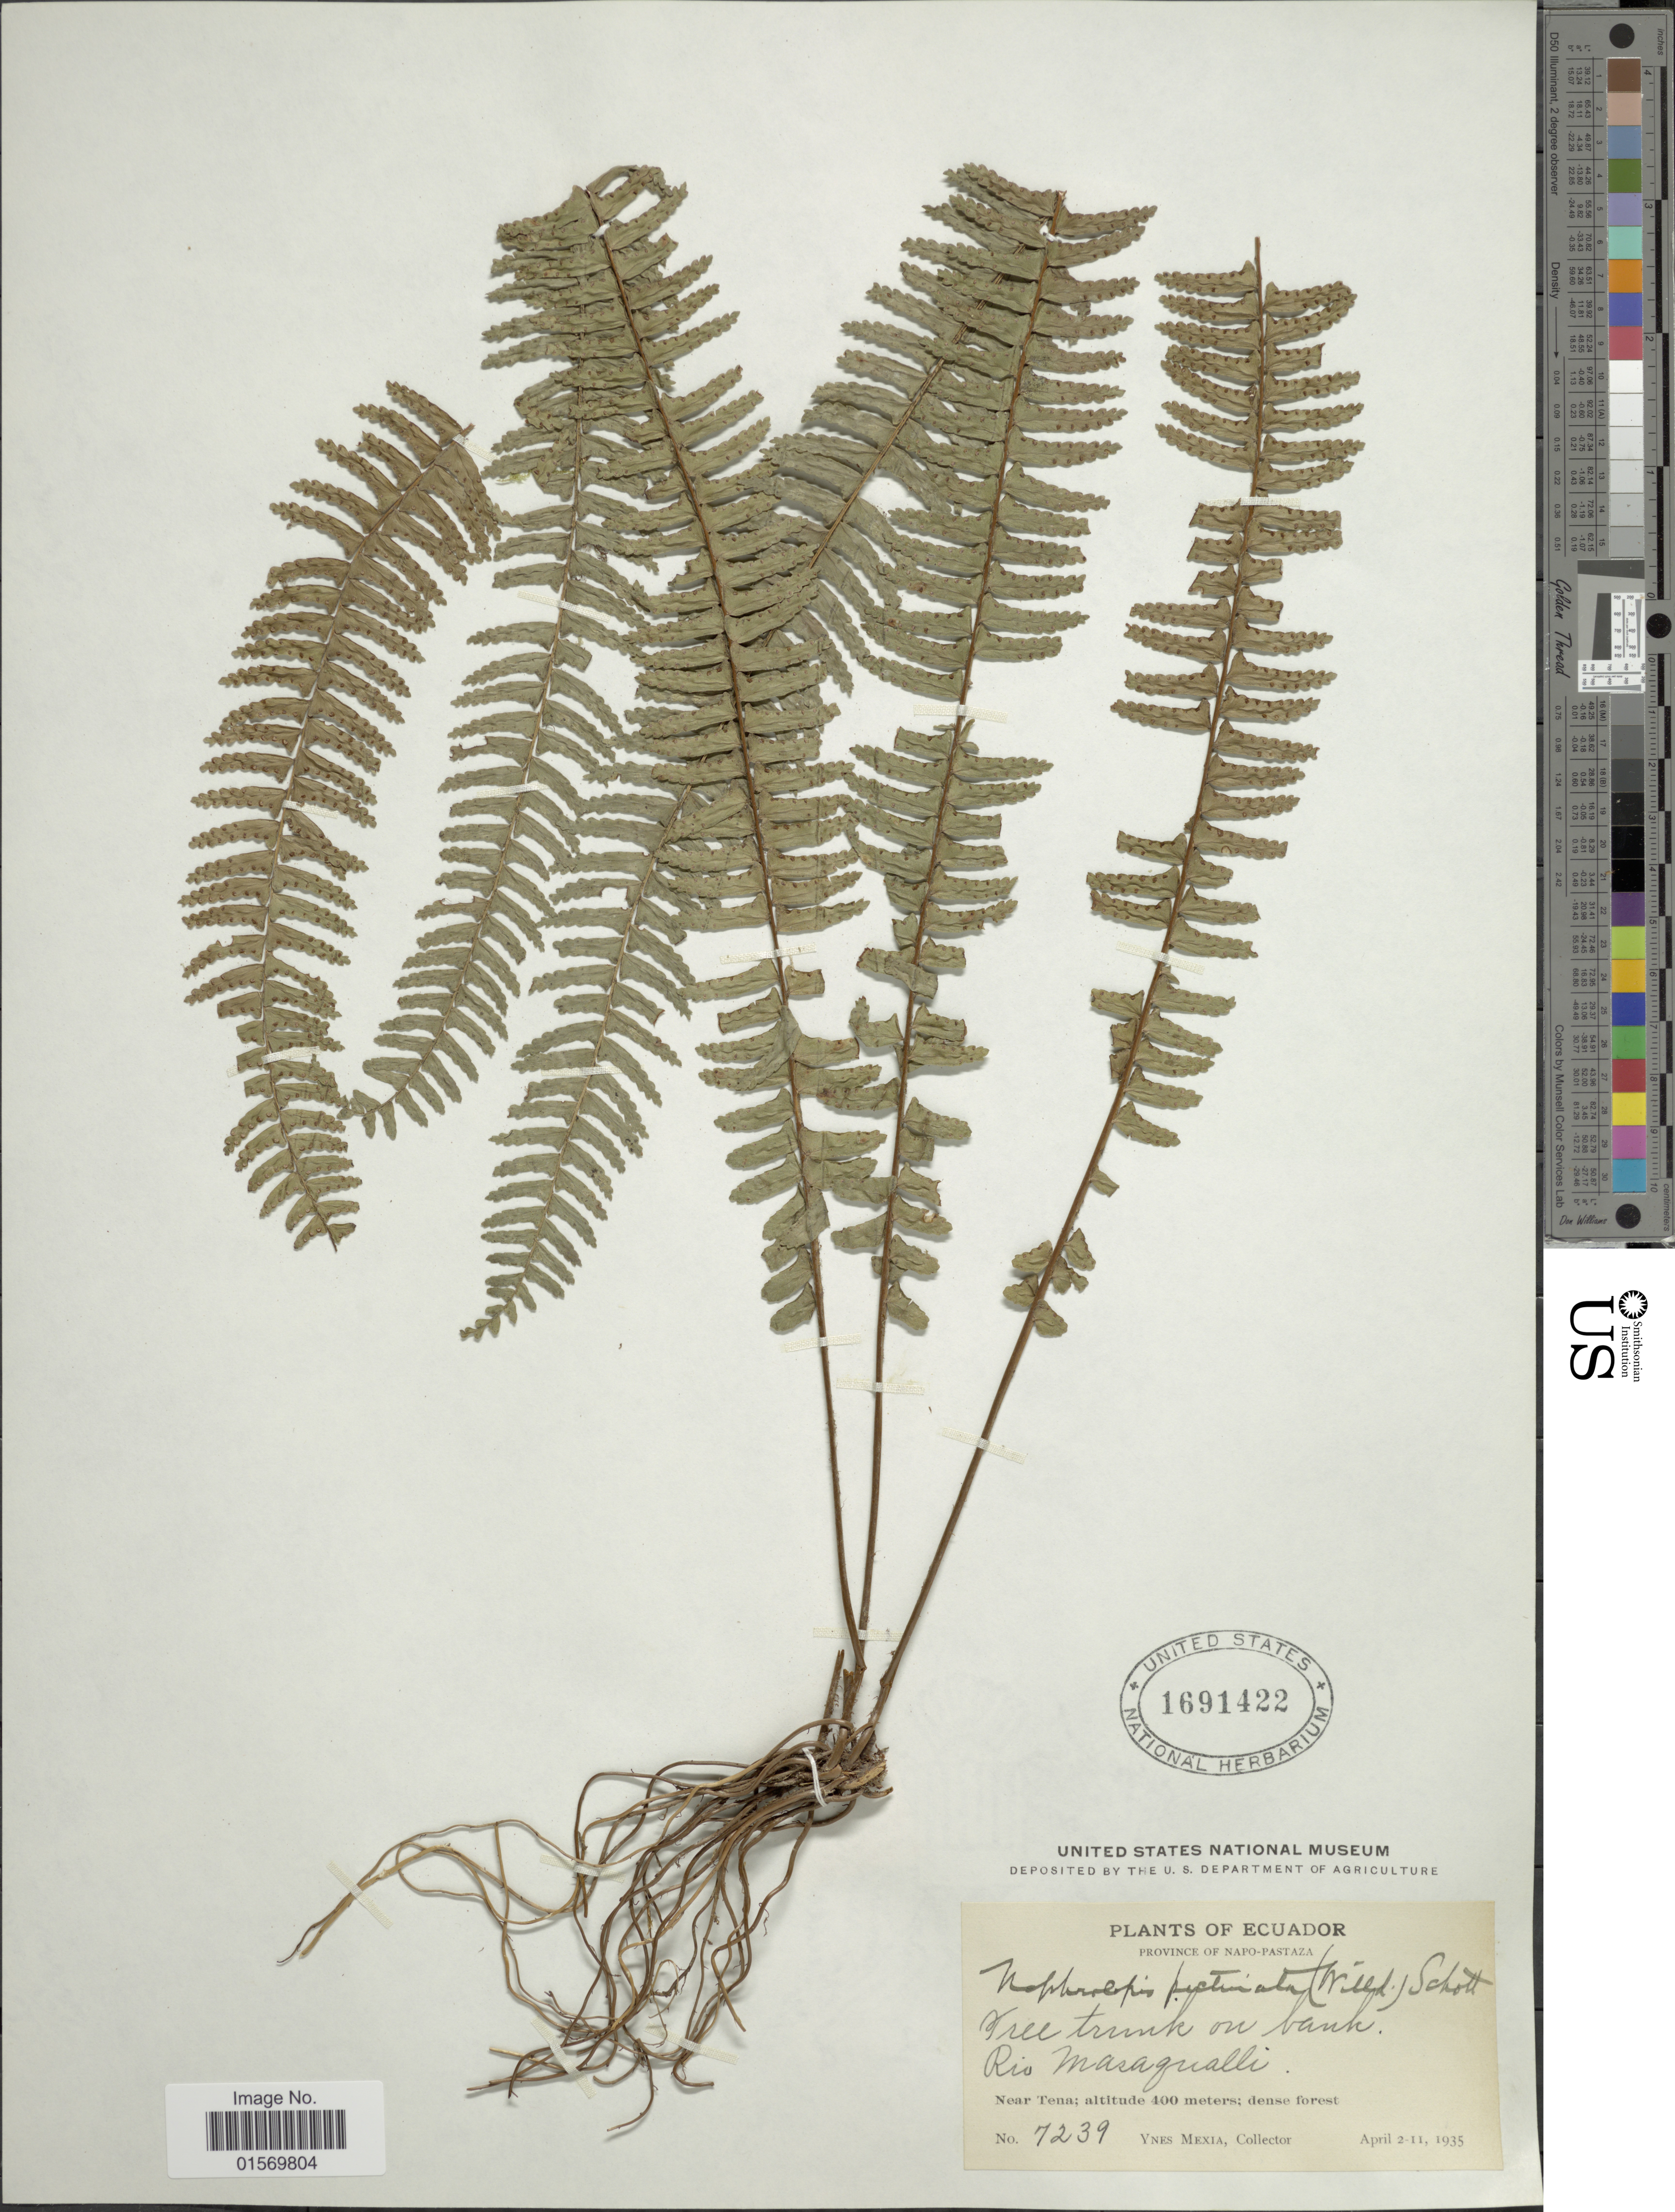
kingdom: Plantae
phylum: Tracheophyta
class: Polypodiopsida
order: Polypodiales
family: Nephrolepidaceae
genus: Nephrolepis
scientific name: Nephrolepis pectinata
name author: (Willd.) Schott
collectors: Y. Mexia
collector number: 7239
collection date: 1935-04-02/1935-04-11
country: Ecuador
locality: Province of Napo-Pastaza, near Tena, Rio Masagualli. [interpreted]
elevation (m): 400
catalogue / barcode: US 1691422